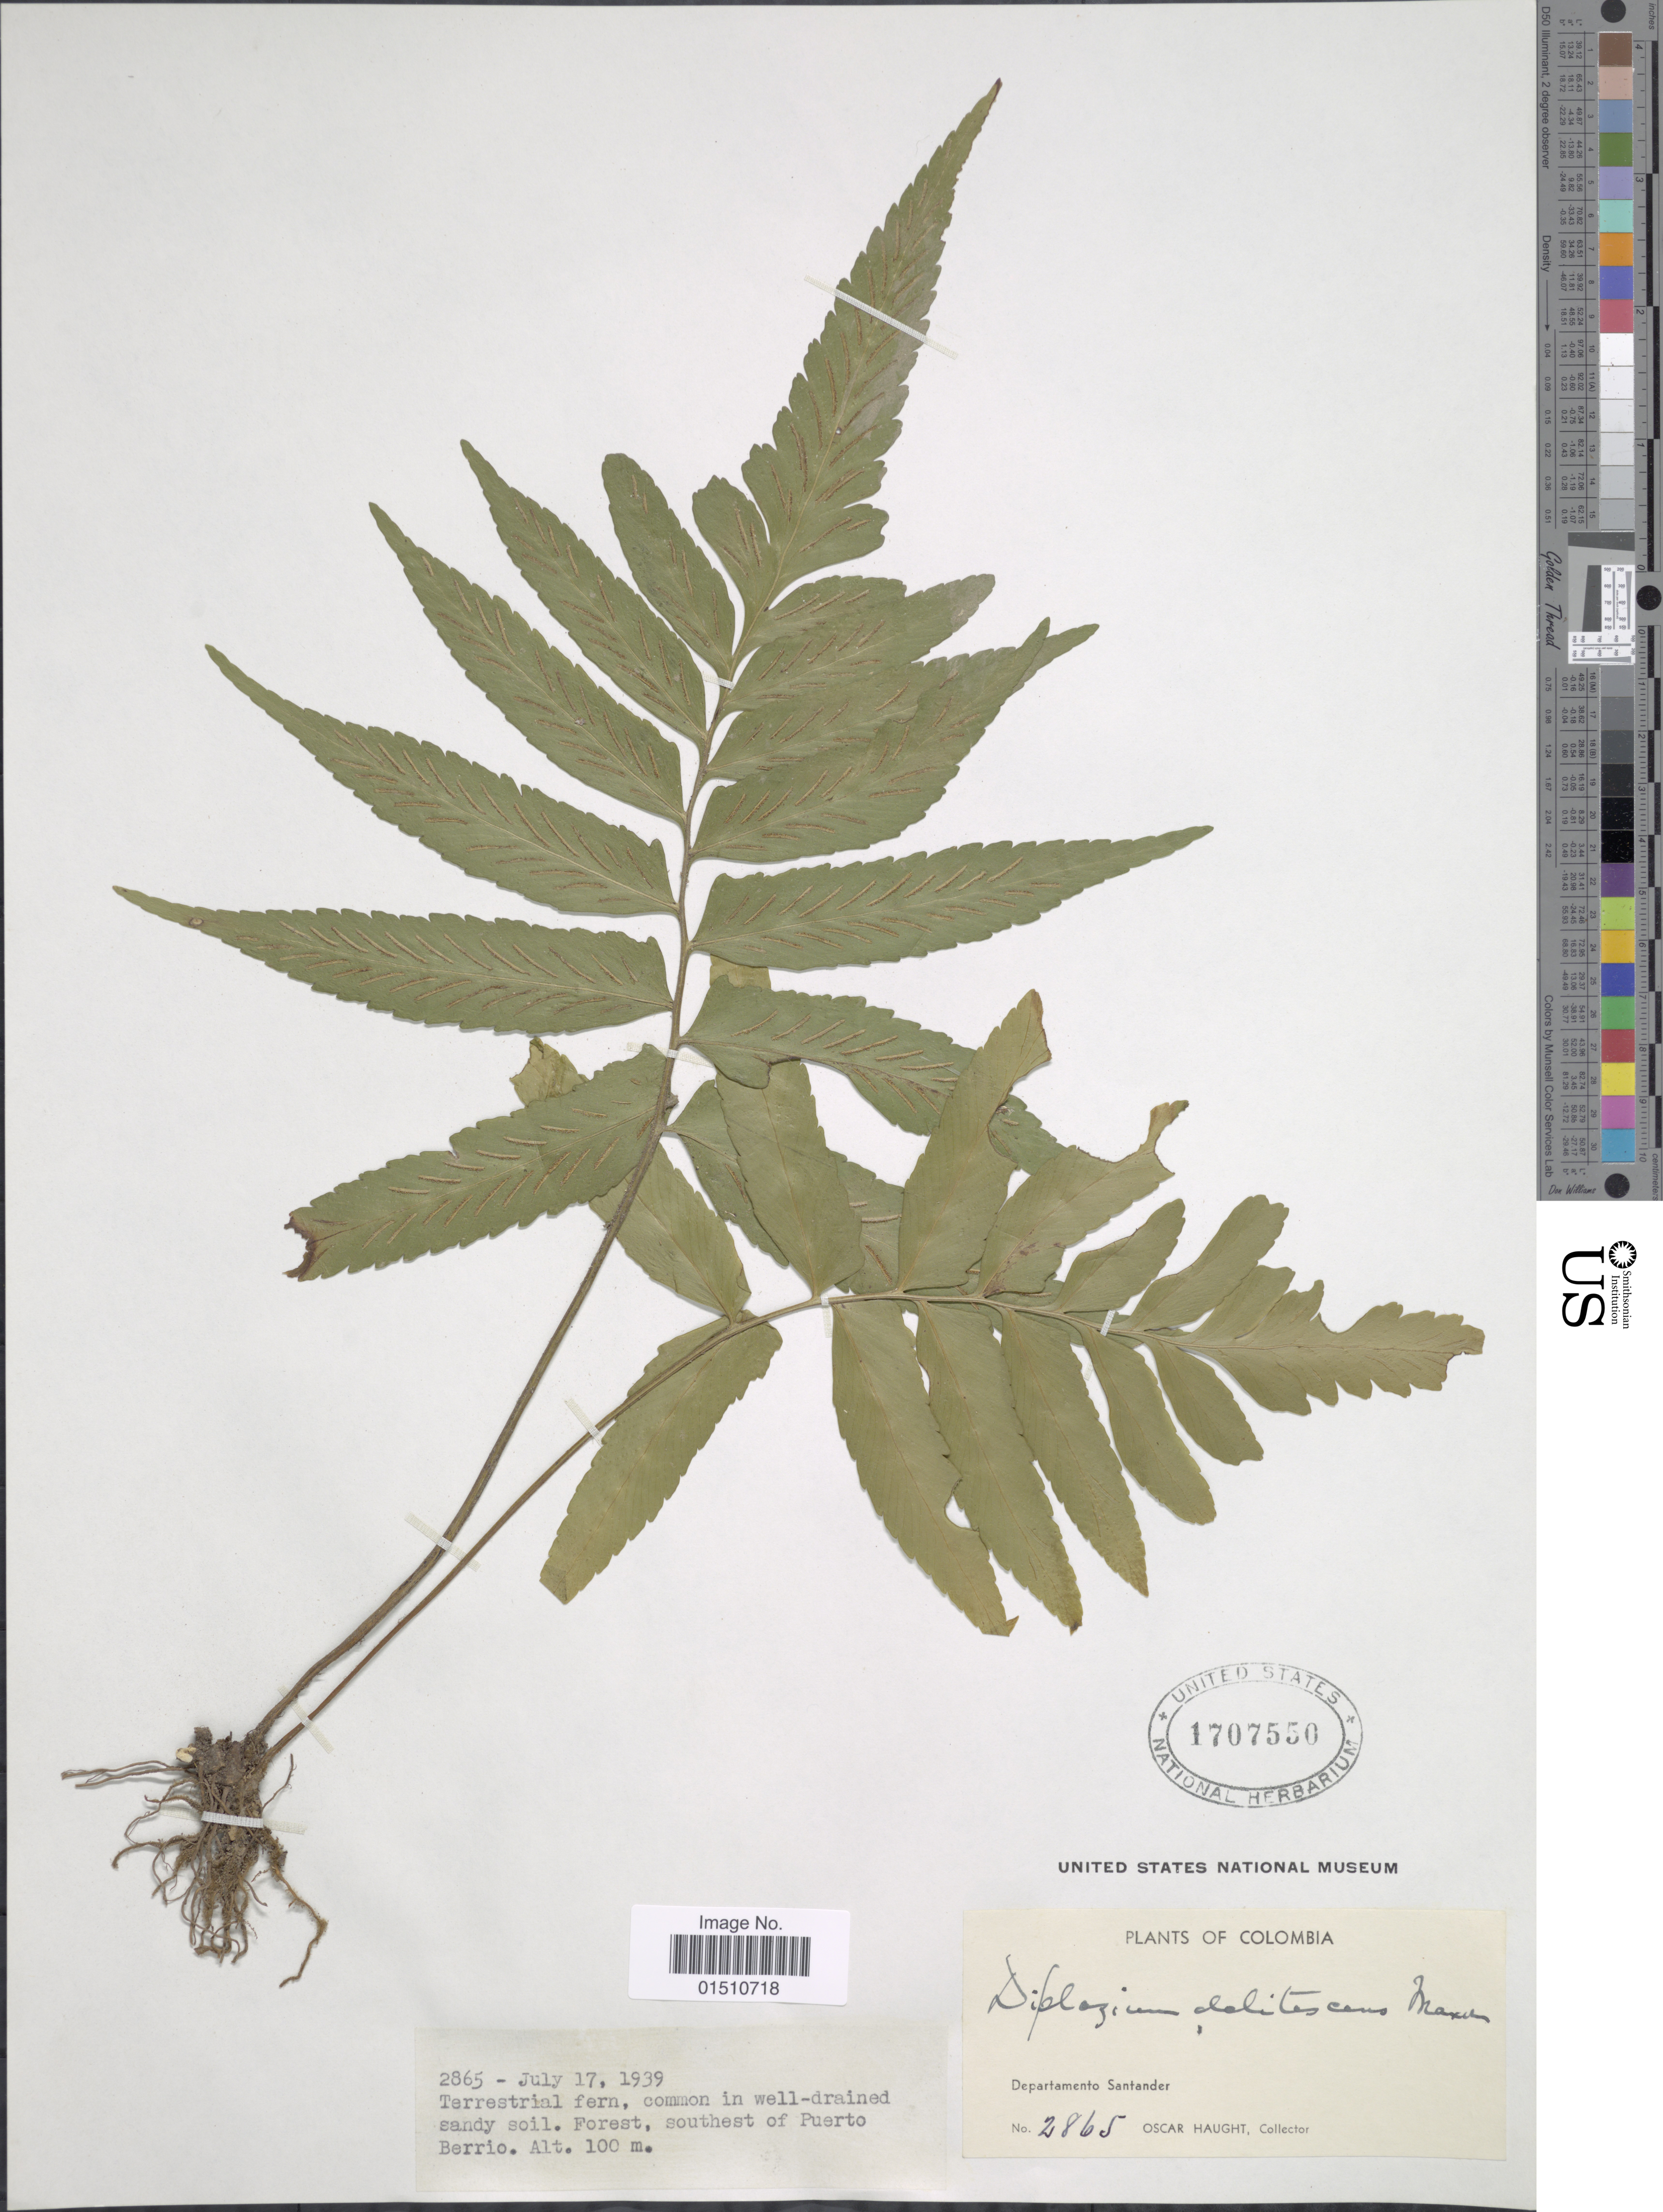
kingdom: Plantae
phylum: Tracheophyta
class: Polypodiopsida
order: Polypodiales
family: Aspleniaceae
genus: Asplenium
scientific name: Asplenium delitescens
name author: (Maxon) L.D. Gómez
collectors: O. L. Haught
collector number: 2865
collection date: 1939-07-17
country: Colombia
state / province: Santander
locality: Colombia, Departamento Santander, southest of Puerto Verrio.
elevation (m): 100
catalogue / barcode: US 1707550